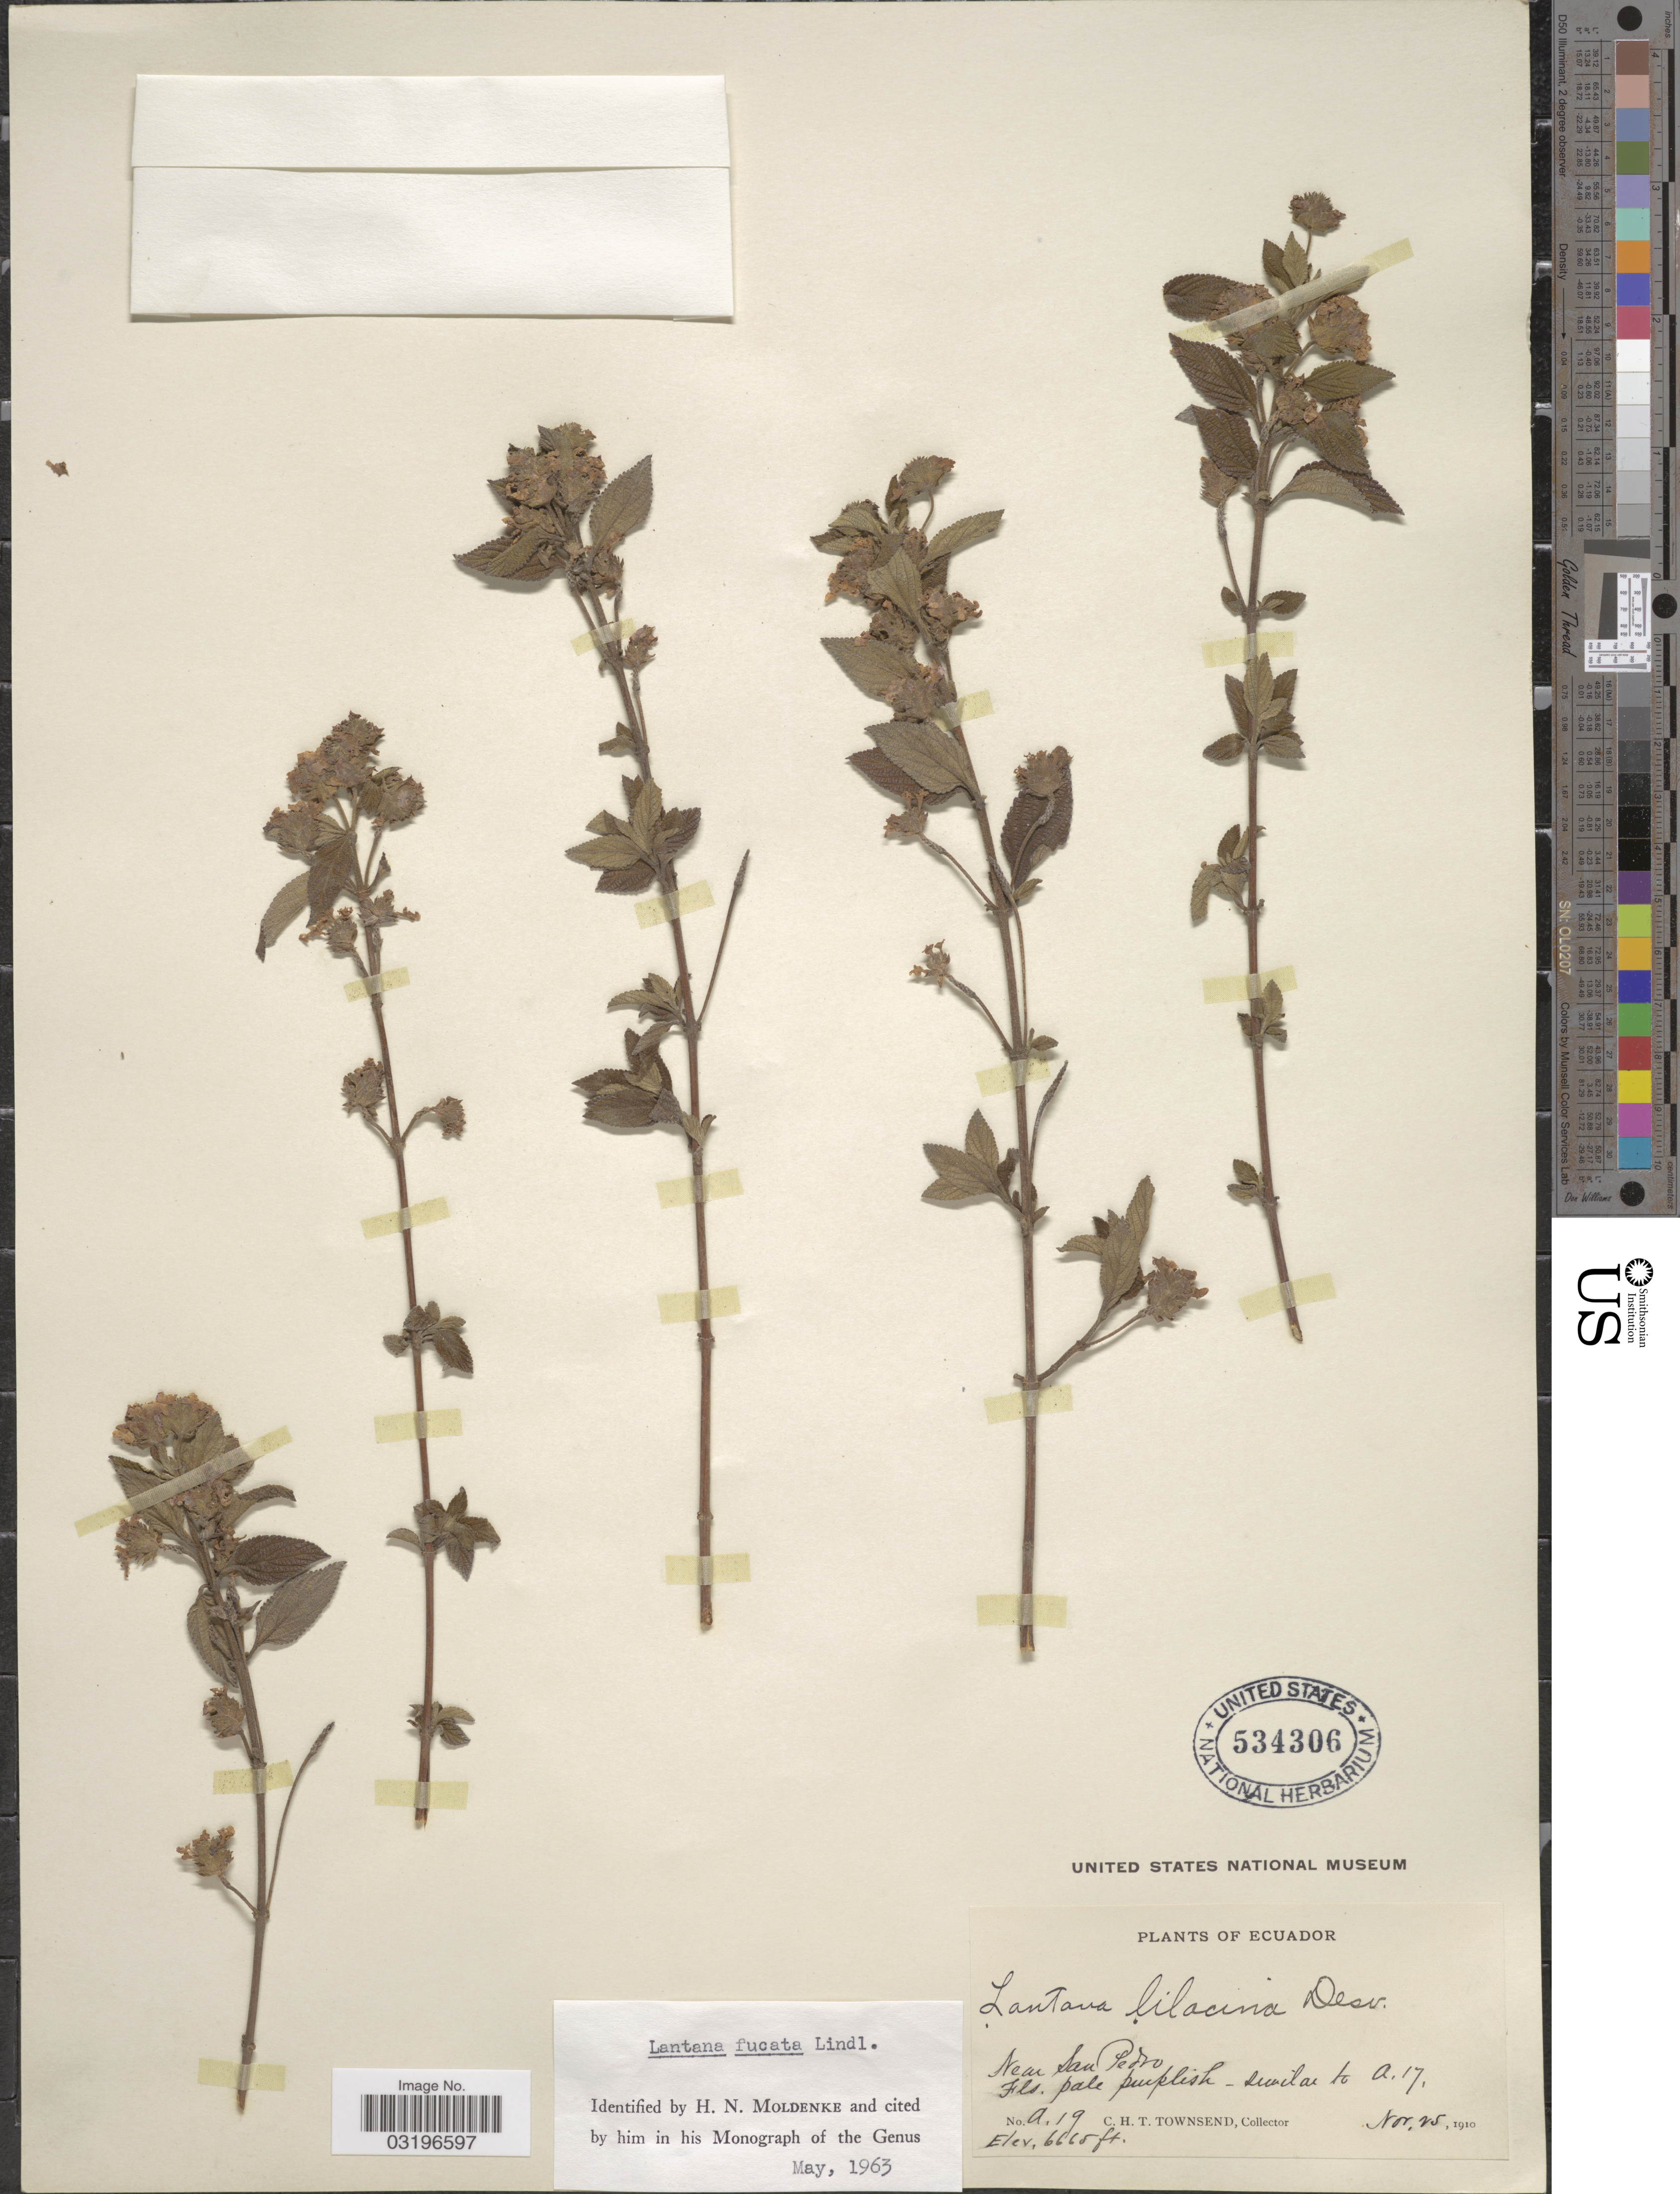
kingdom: Plantae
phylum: Tracheophyta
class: Magnoliopsida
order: Lamiales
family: Verbenaceae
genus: Lantana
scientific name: Lantana fucata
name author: Lindl.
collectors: C. H. T. Townsend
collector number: A19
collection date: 1910-11-25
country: Ecuador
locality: Near San Pedro.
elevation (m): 2031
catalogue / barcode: US 534306